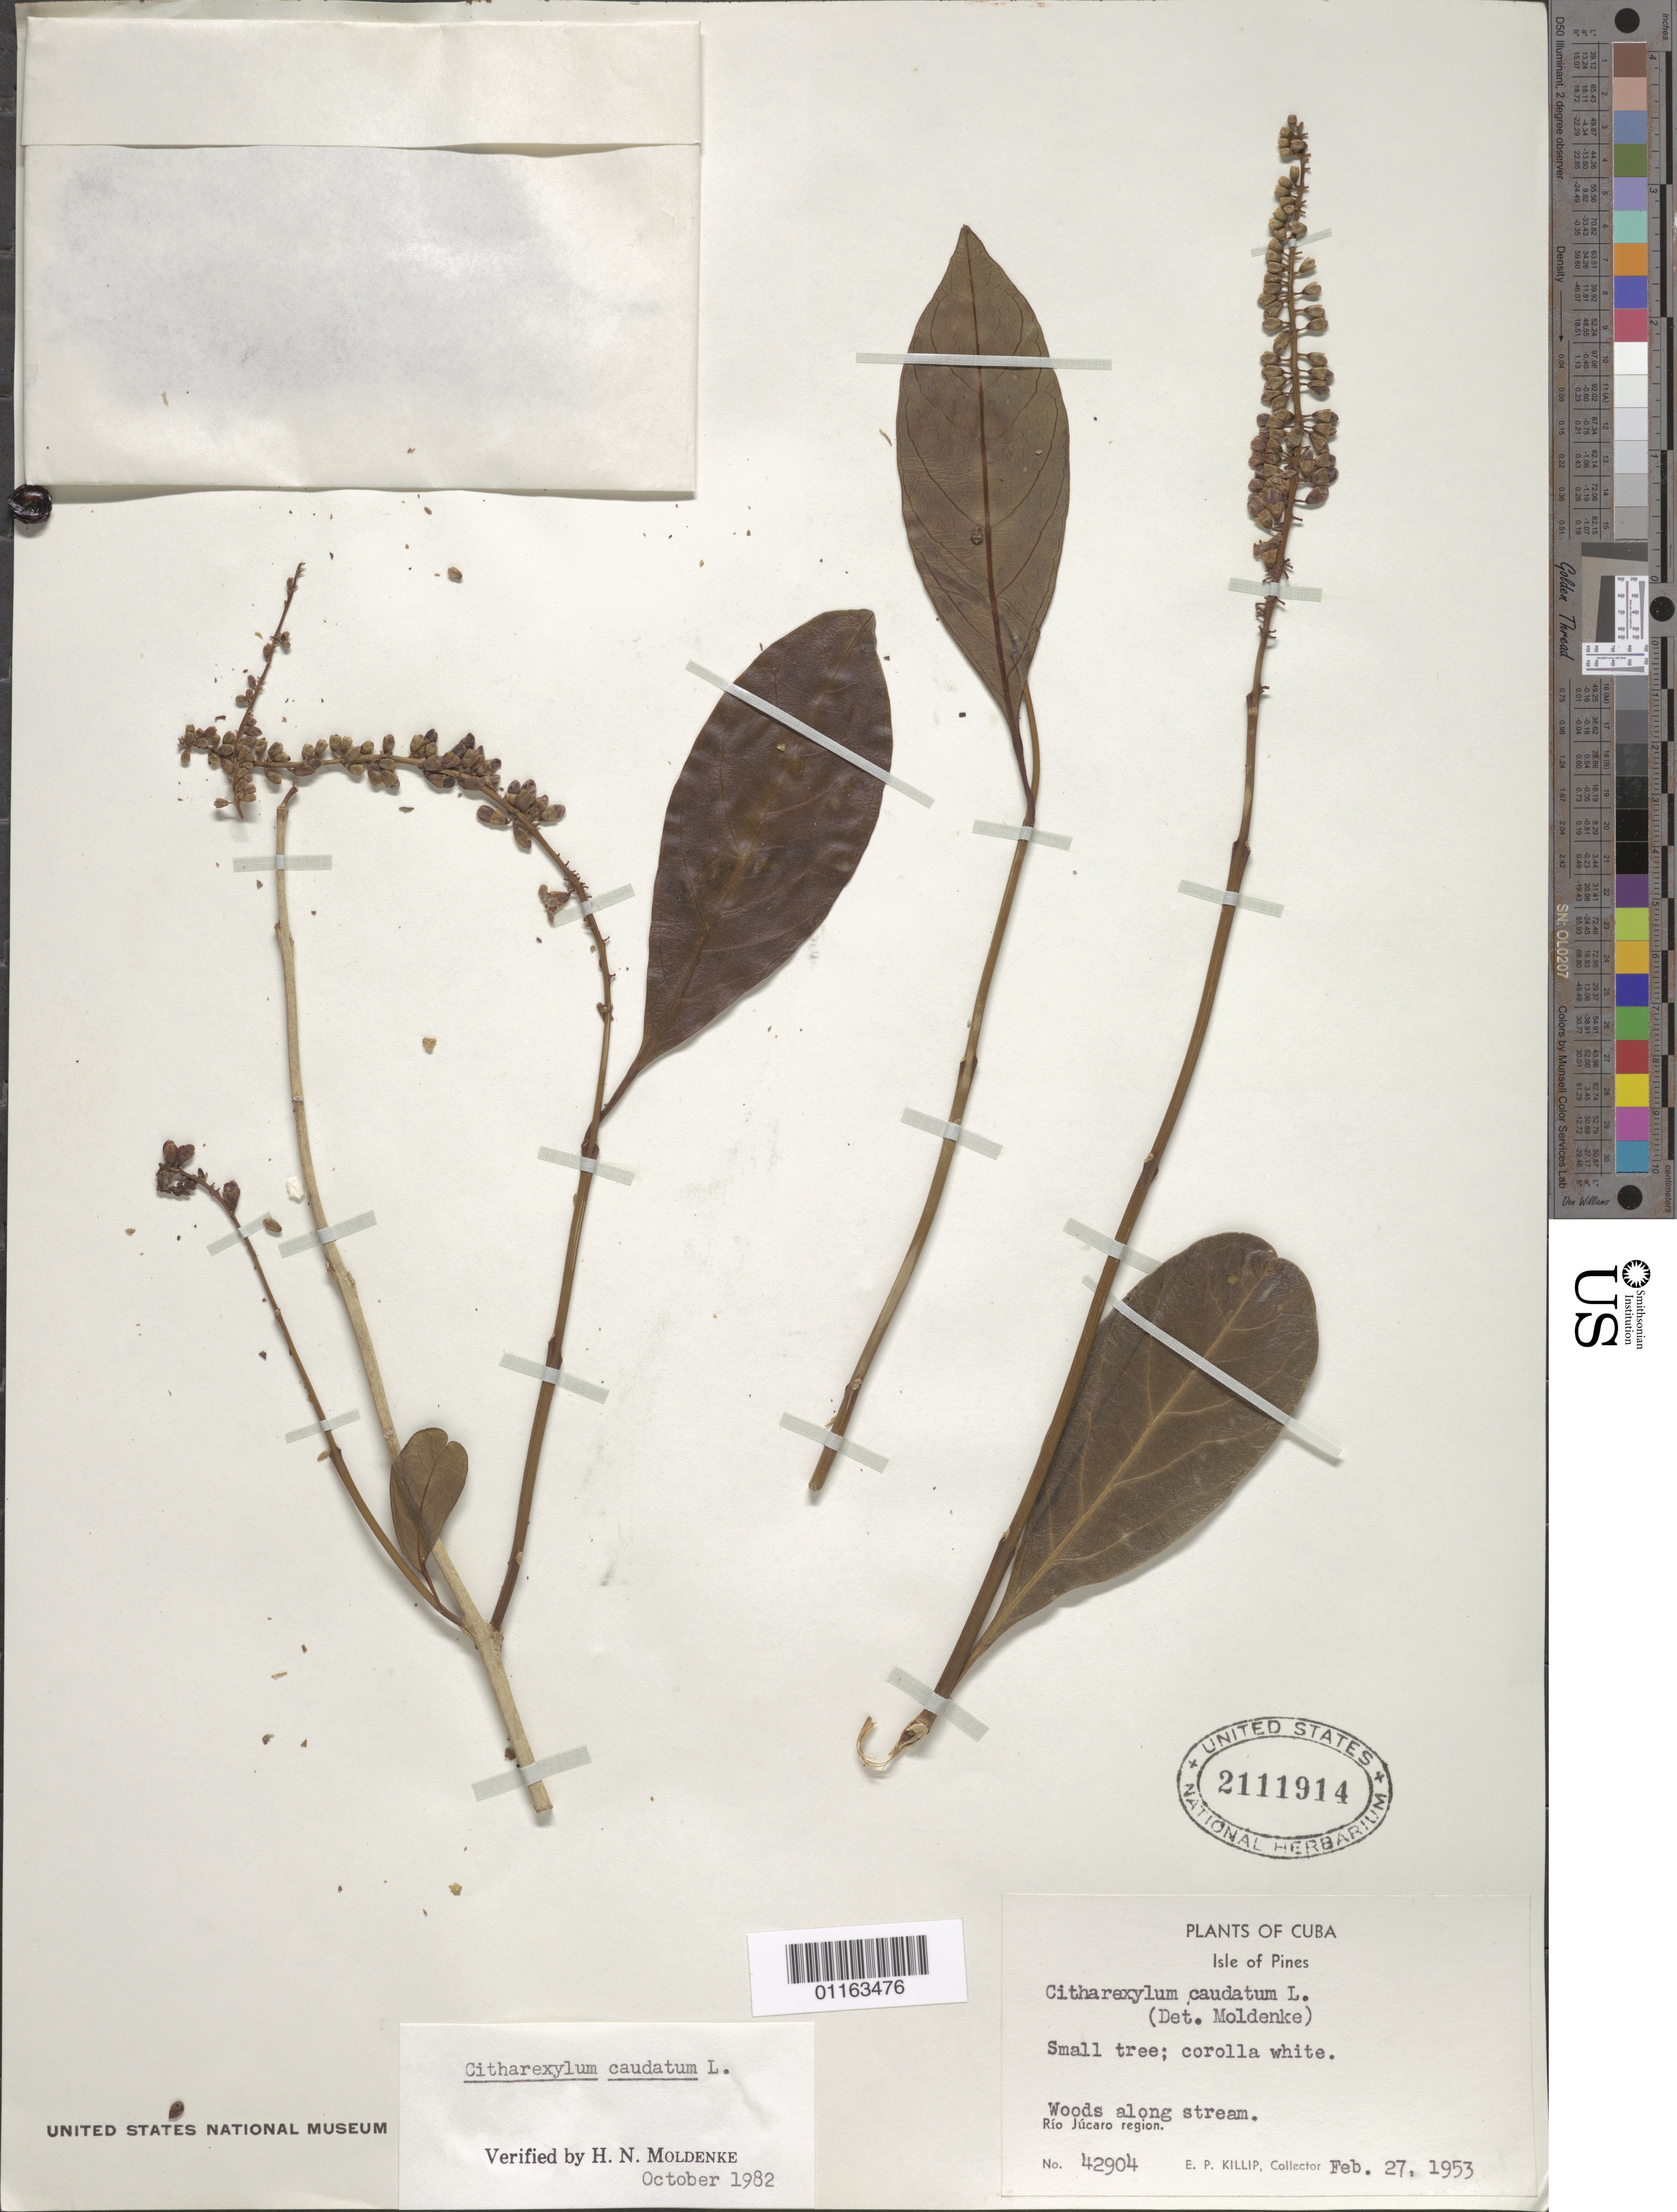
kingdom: Plantae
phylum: Tracheophyta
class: Magnoliopsida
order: Lamiales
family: Verbenaceae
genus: Citharexylum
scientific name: Citharexylum caudatum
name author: L.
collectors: E. P. Killip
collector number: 42904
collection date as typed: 27 Feb 1953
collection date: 1953-02-27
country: Cuba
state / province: Isla de la Juventud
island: Isla de la Juventud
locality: Woods along stream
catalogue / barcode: US 2111914